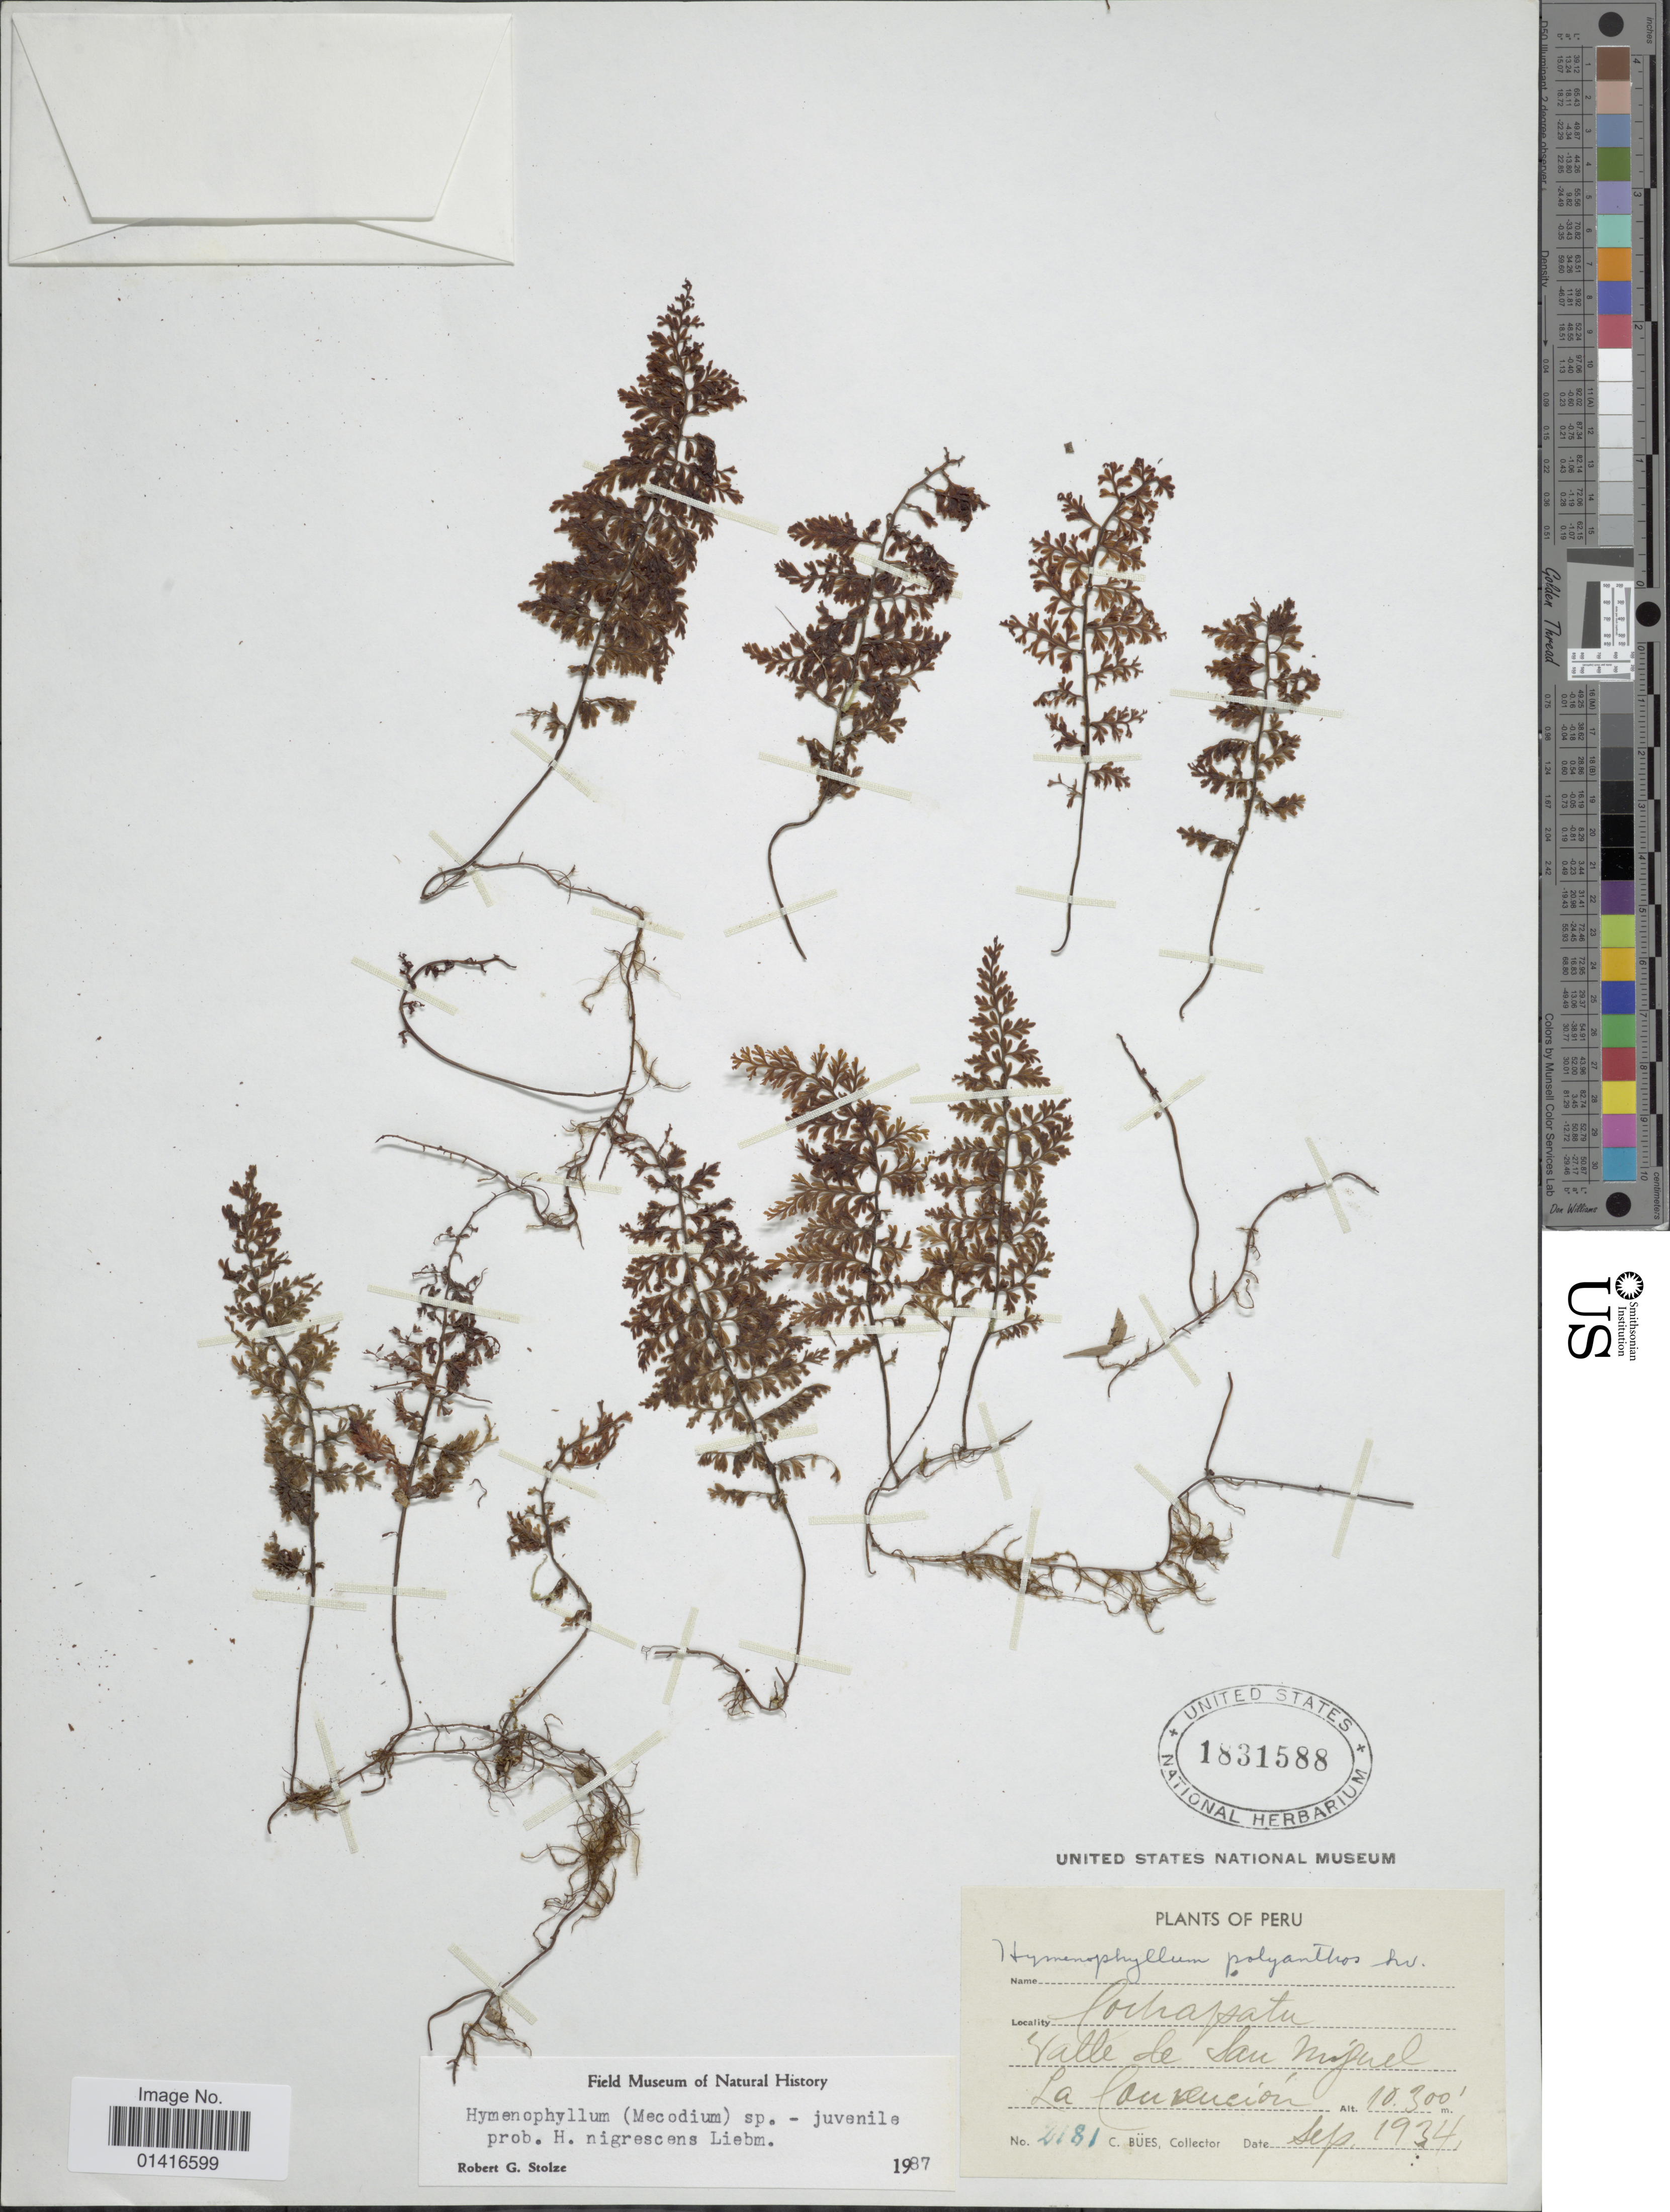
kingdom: Plantae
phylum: Tracheophyta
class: Polypodiopsida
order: Hymenophyllales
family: Hymenophyllaceae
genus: Hymenophyllum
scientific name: Hymenophyllum myriocarpum var. myriocarpum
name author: Hook.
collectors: C. Bues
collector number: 2181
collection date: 1934-09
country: Peru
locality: Cochapata. Valle de San Miguel. La Convención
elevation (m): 3139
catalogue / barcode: US 1831588